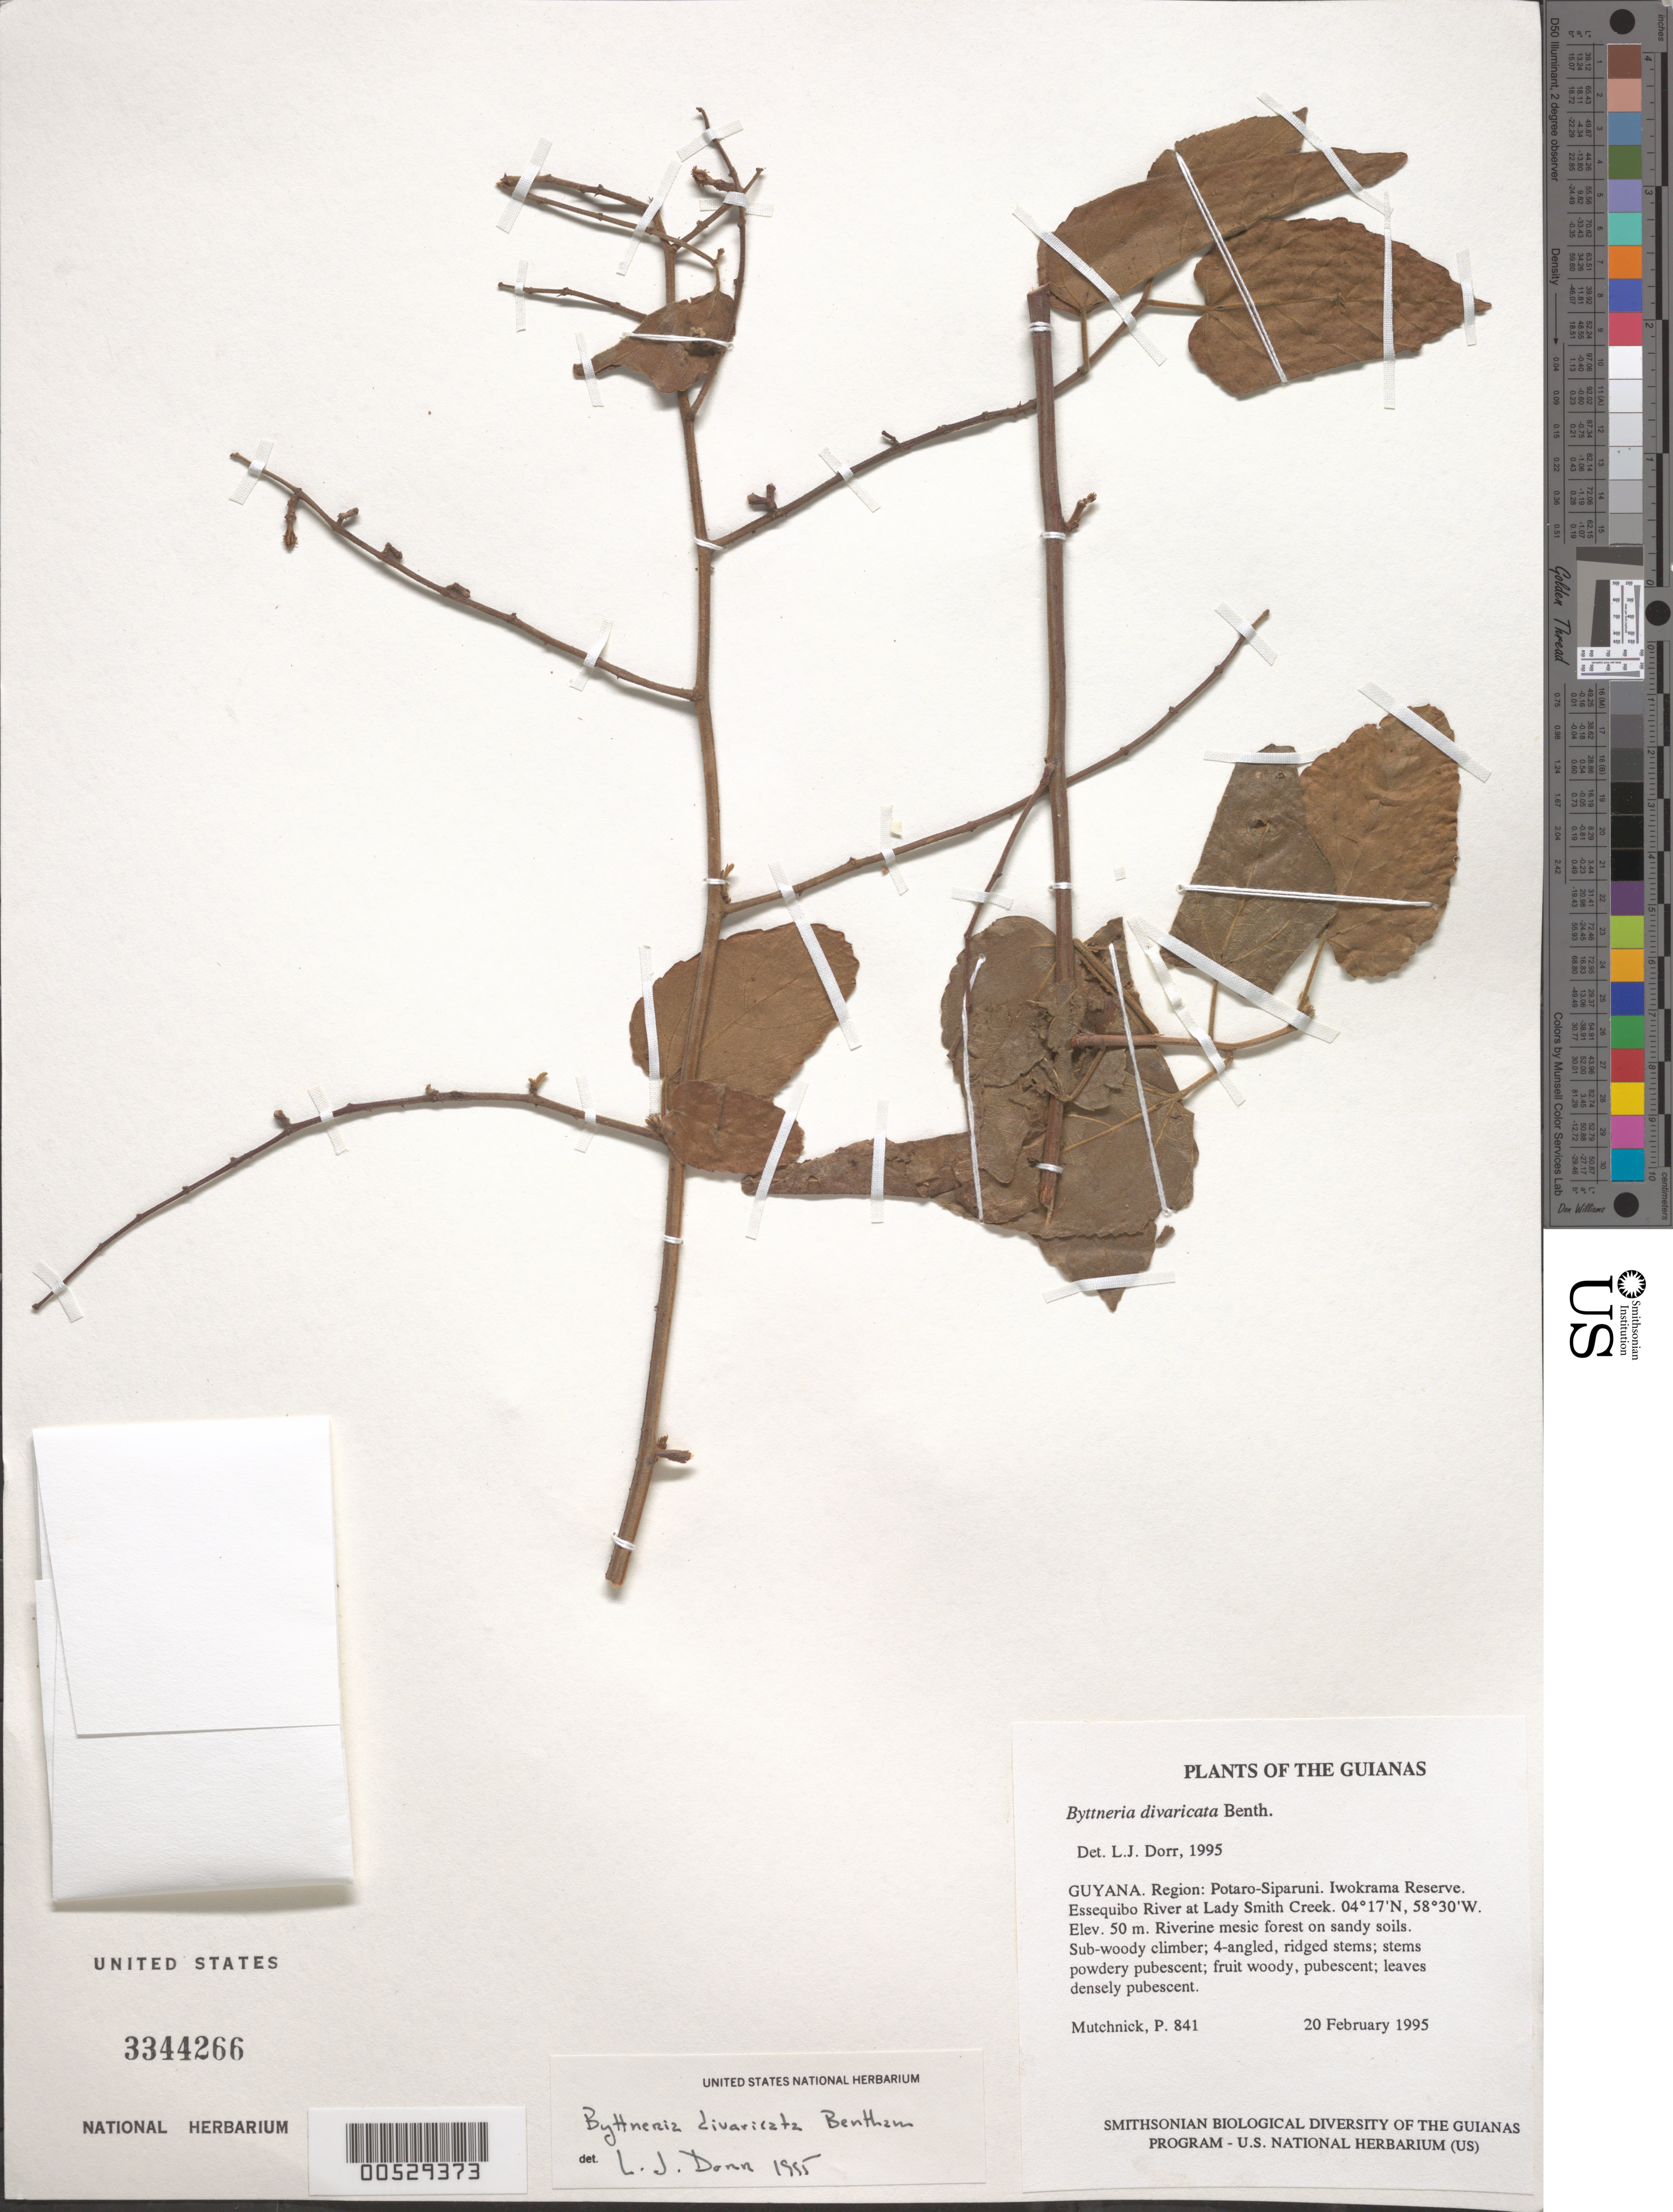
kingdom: Plantae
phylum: Tracheophyta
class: Magnoliopsida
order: Malvales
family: Malvaceae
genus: Byttneria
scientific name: Byttneria divaricata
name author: Benth.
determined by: Dorr, L. J., (BOT), Smithsonian Institution - National Museum of Natural History (UNITED STATES)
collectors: P. Mutchnick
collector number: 841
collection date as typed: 20 February 1995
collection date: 1995-02-20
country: Guyana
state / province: Potaro-Siparuni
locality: Iwokrama Reserve. Essequibo River at Lady Smith Creek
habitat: Riverine mesic forest on sandy soils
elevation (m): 50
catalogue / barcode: US 3344266